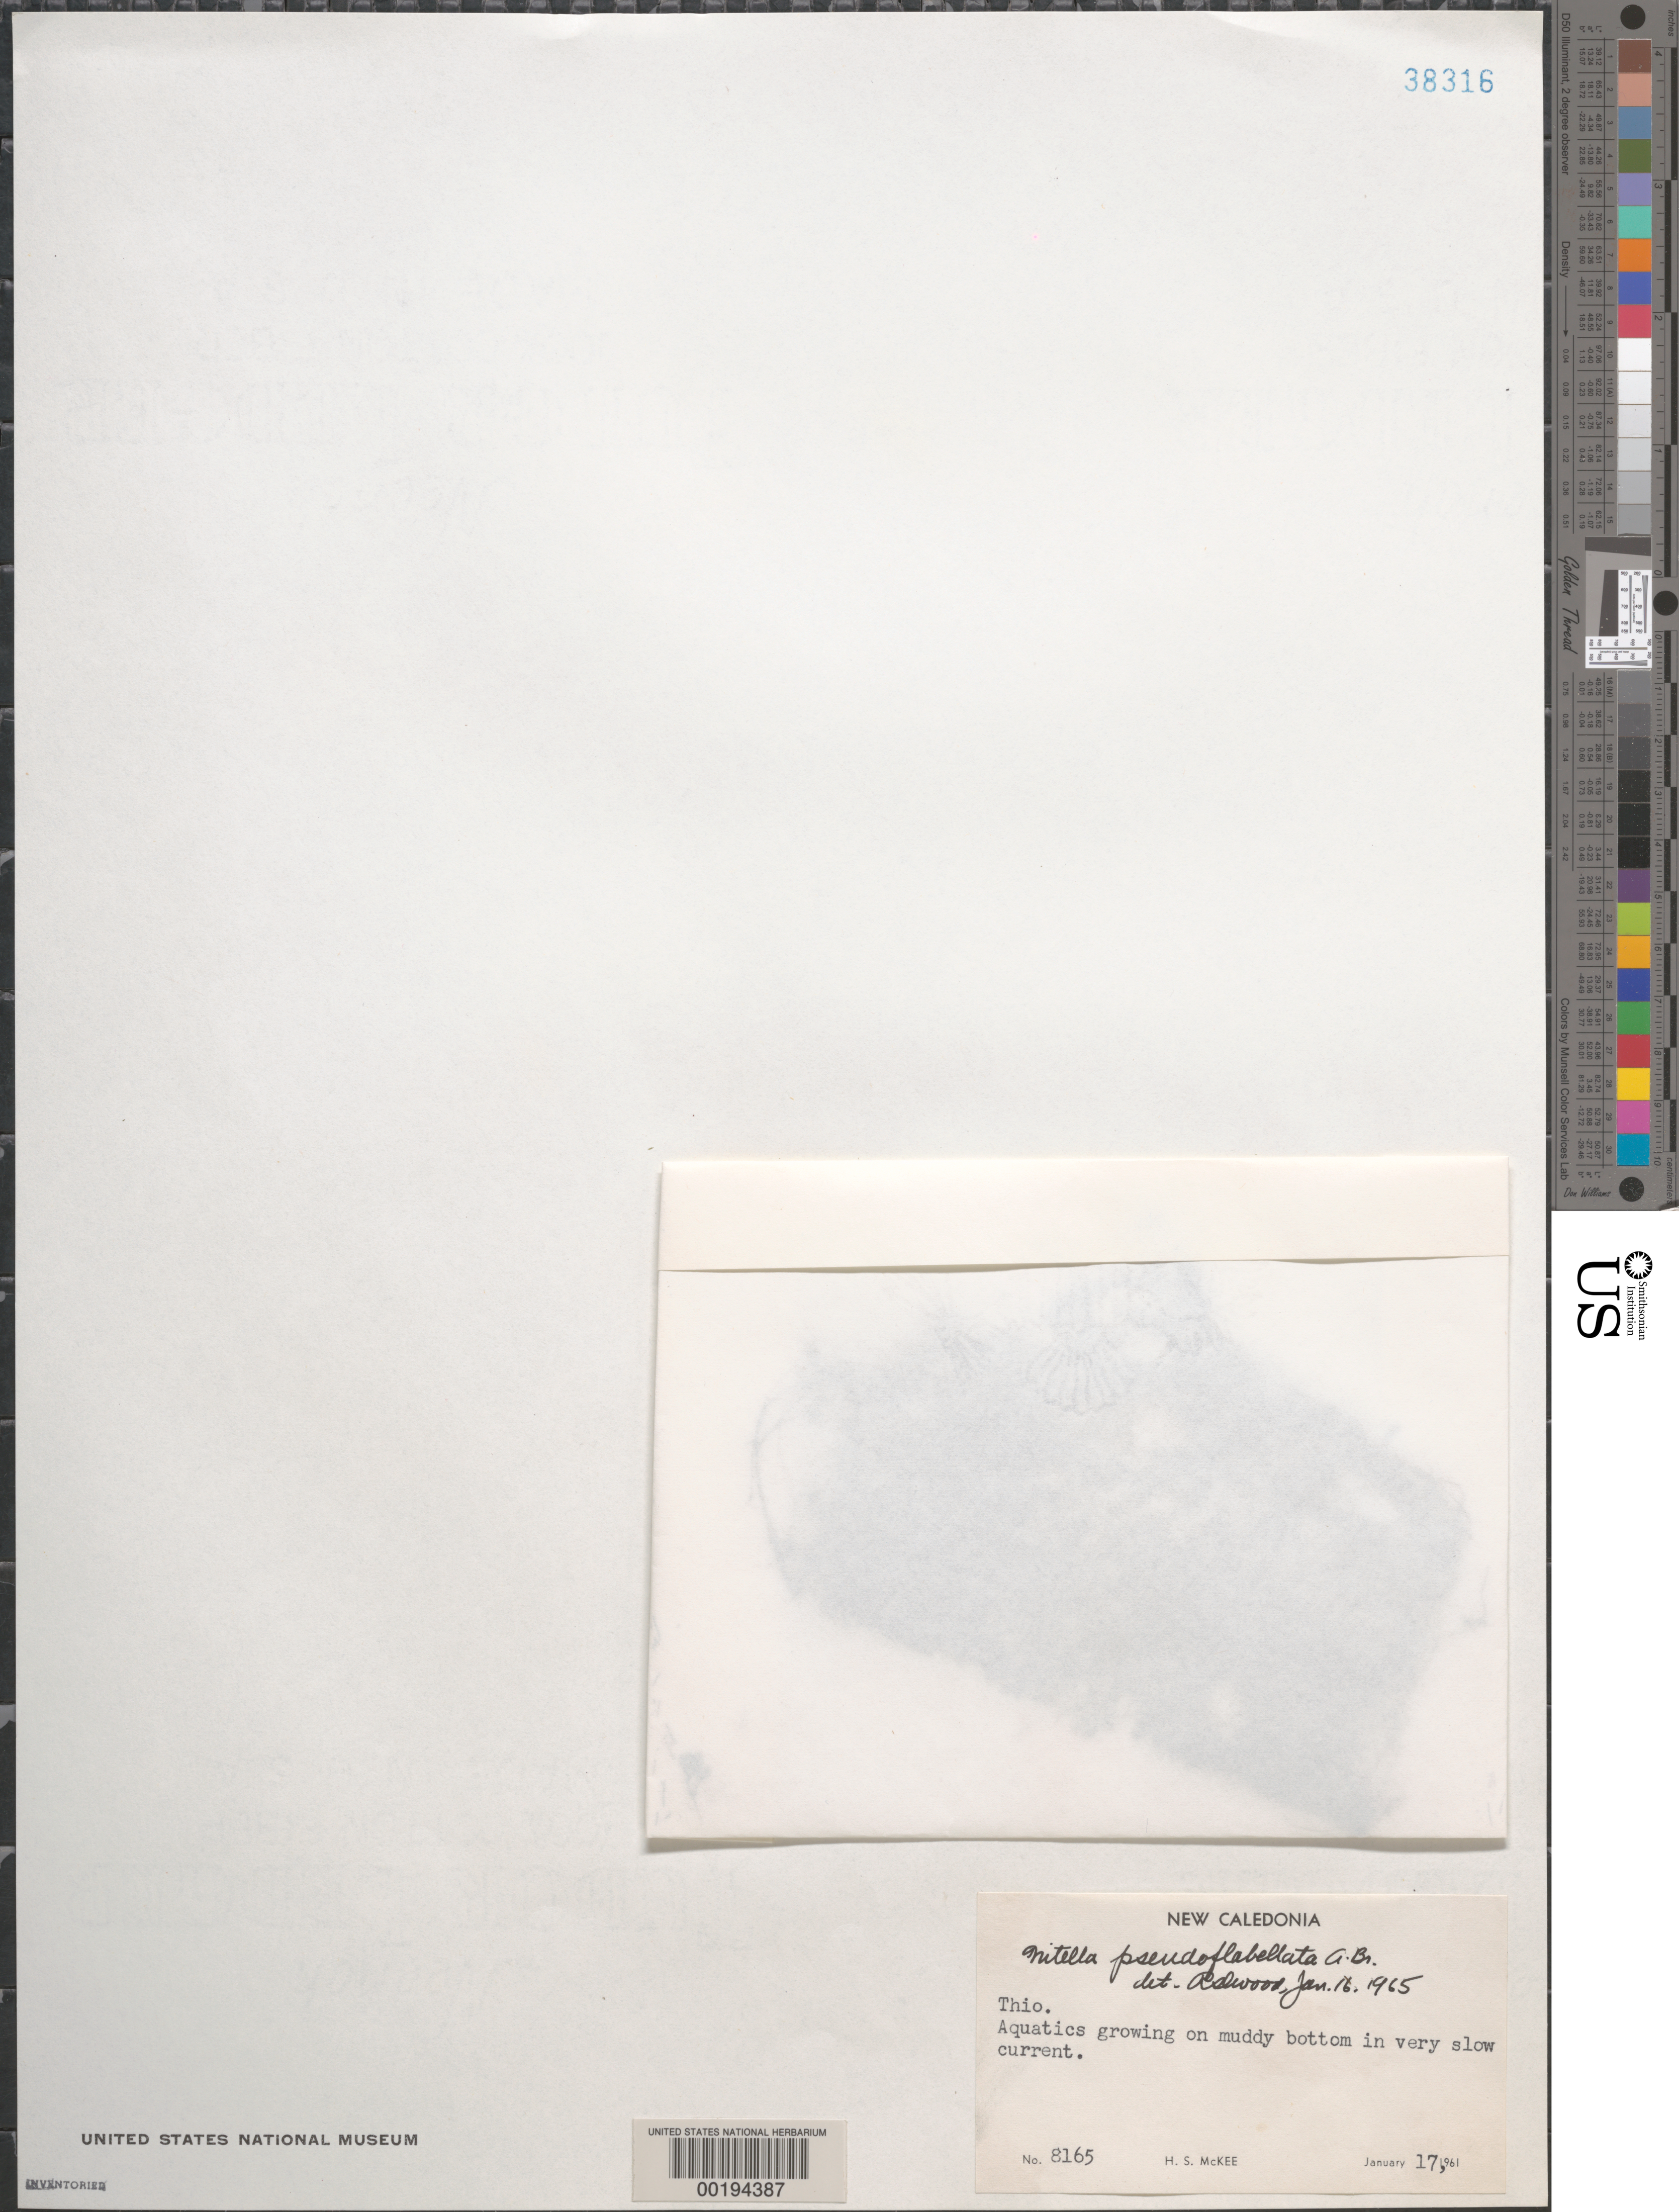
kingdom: Plantae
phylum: Charophyta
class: Charophyceae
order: Charales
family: Characeae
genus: Nitella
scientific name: Nitella pseudoflabellata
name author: A. Braun in A. Braun & Rabenh.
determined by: Wood, R. D.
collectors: H. S. MacKee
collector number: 8165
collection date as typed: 17 Jan 1961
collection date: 1961-01-17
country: New Caledonia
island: New Caledonia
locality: Thio, Thio Division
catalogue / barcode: US 38316